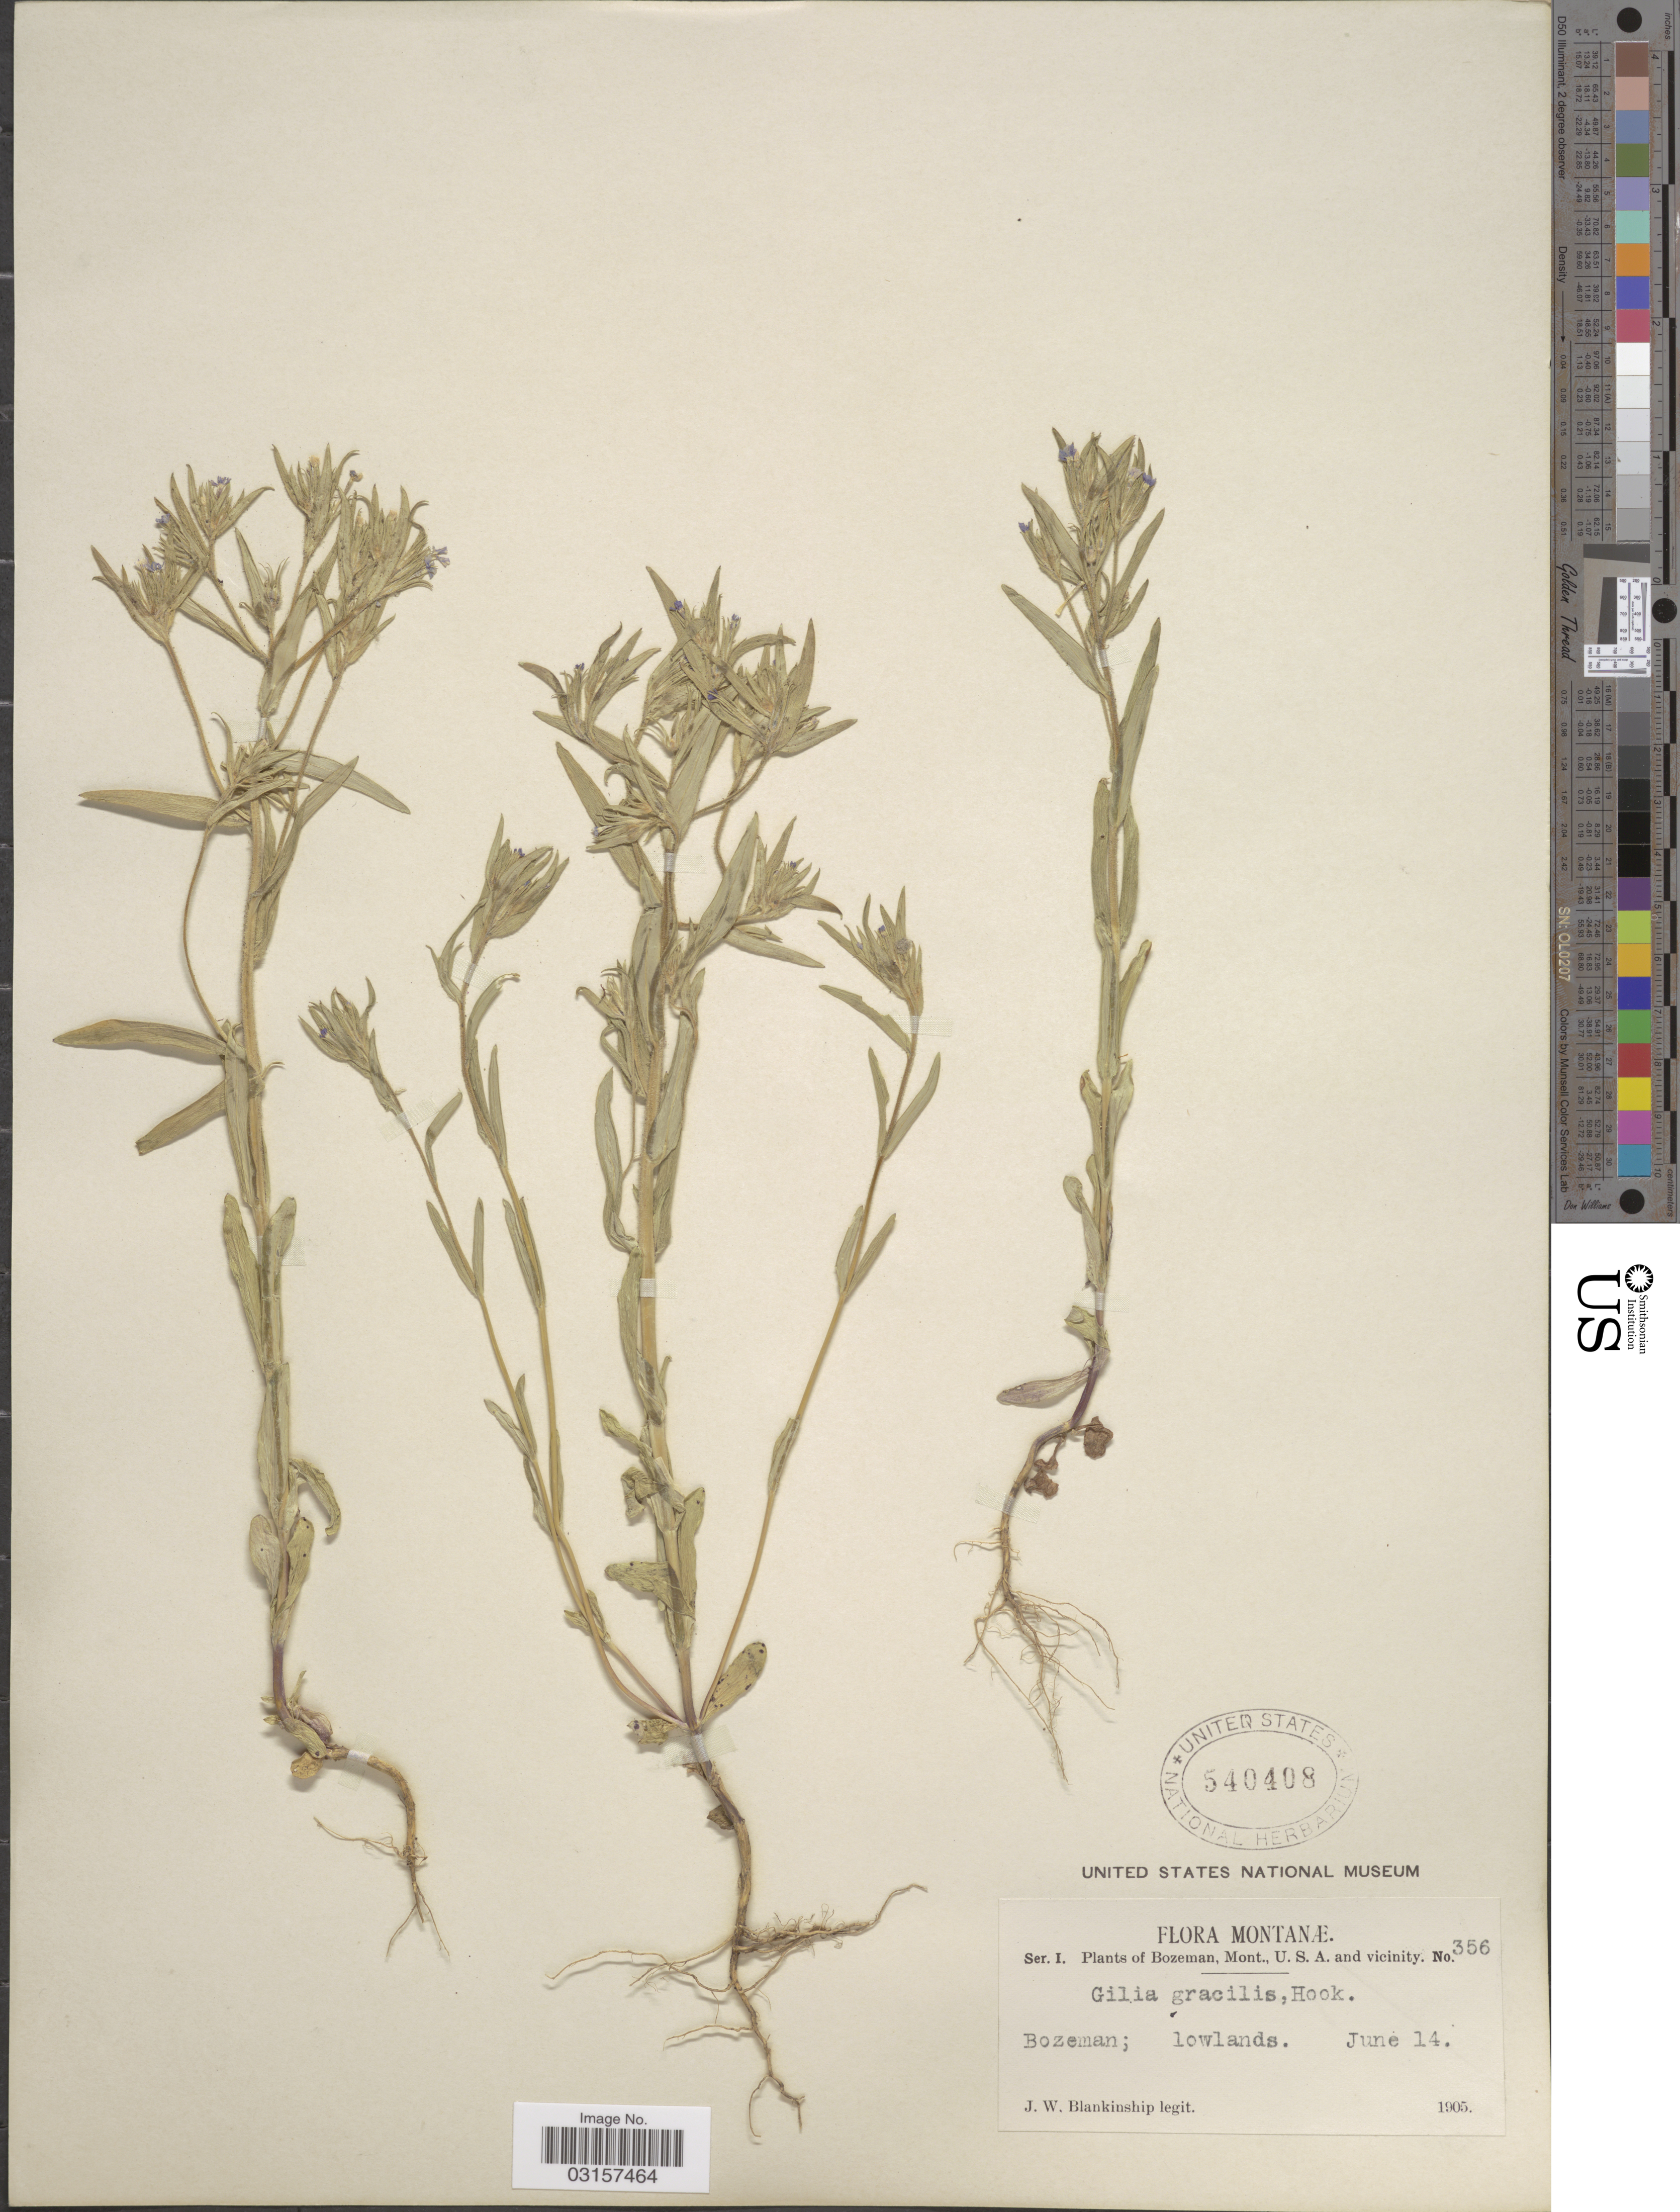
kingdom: Plantae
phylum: Tracheophyta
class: Magnoliopsida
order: Ericales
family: Polemoniaceae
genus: Microsteris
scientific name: Microsteris gracilis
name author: (Hook.) Greene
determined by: (US) Smithsonian Institution - National Museum of Natural History - Department of Botany (UNITED STATES)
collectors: J. W. Blankinship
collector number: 356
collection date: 1905-06-14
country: United States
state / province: Montana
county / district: Gallatin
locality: Bozeman; lowlands.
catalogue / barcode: US 540408